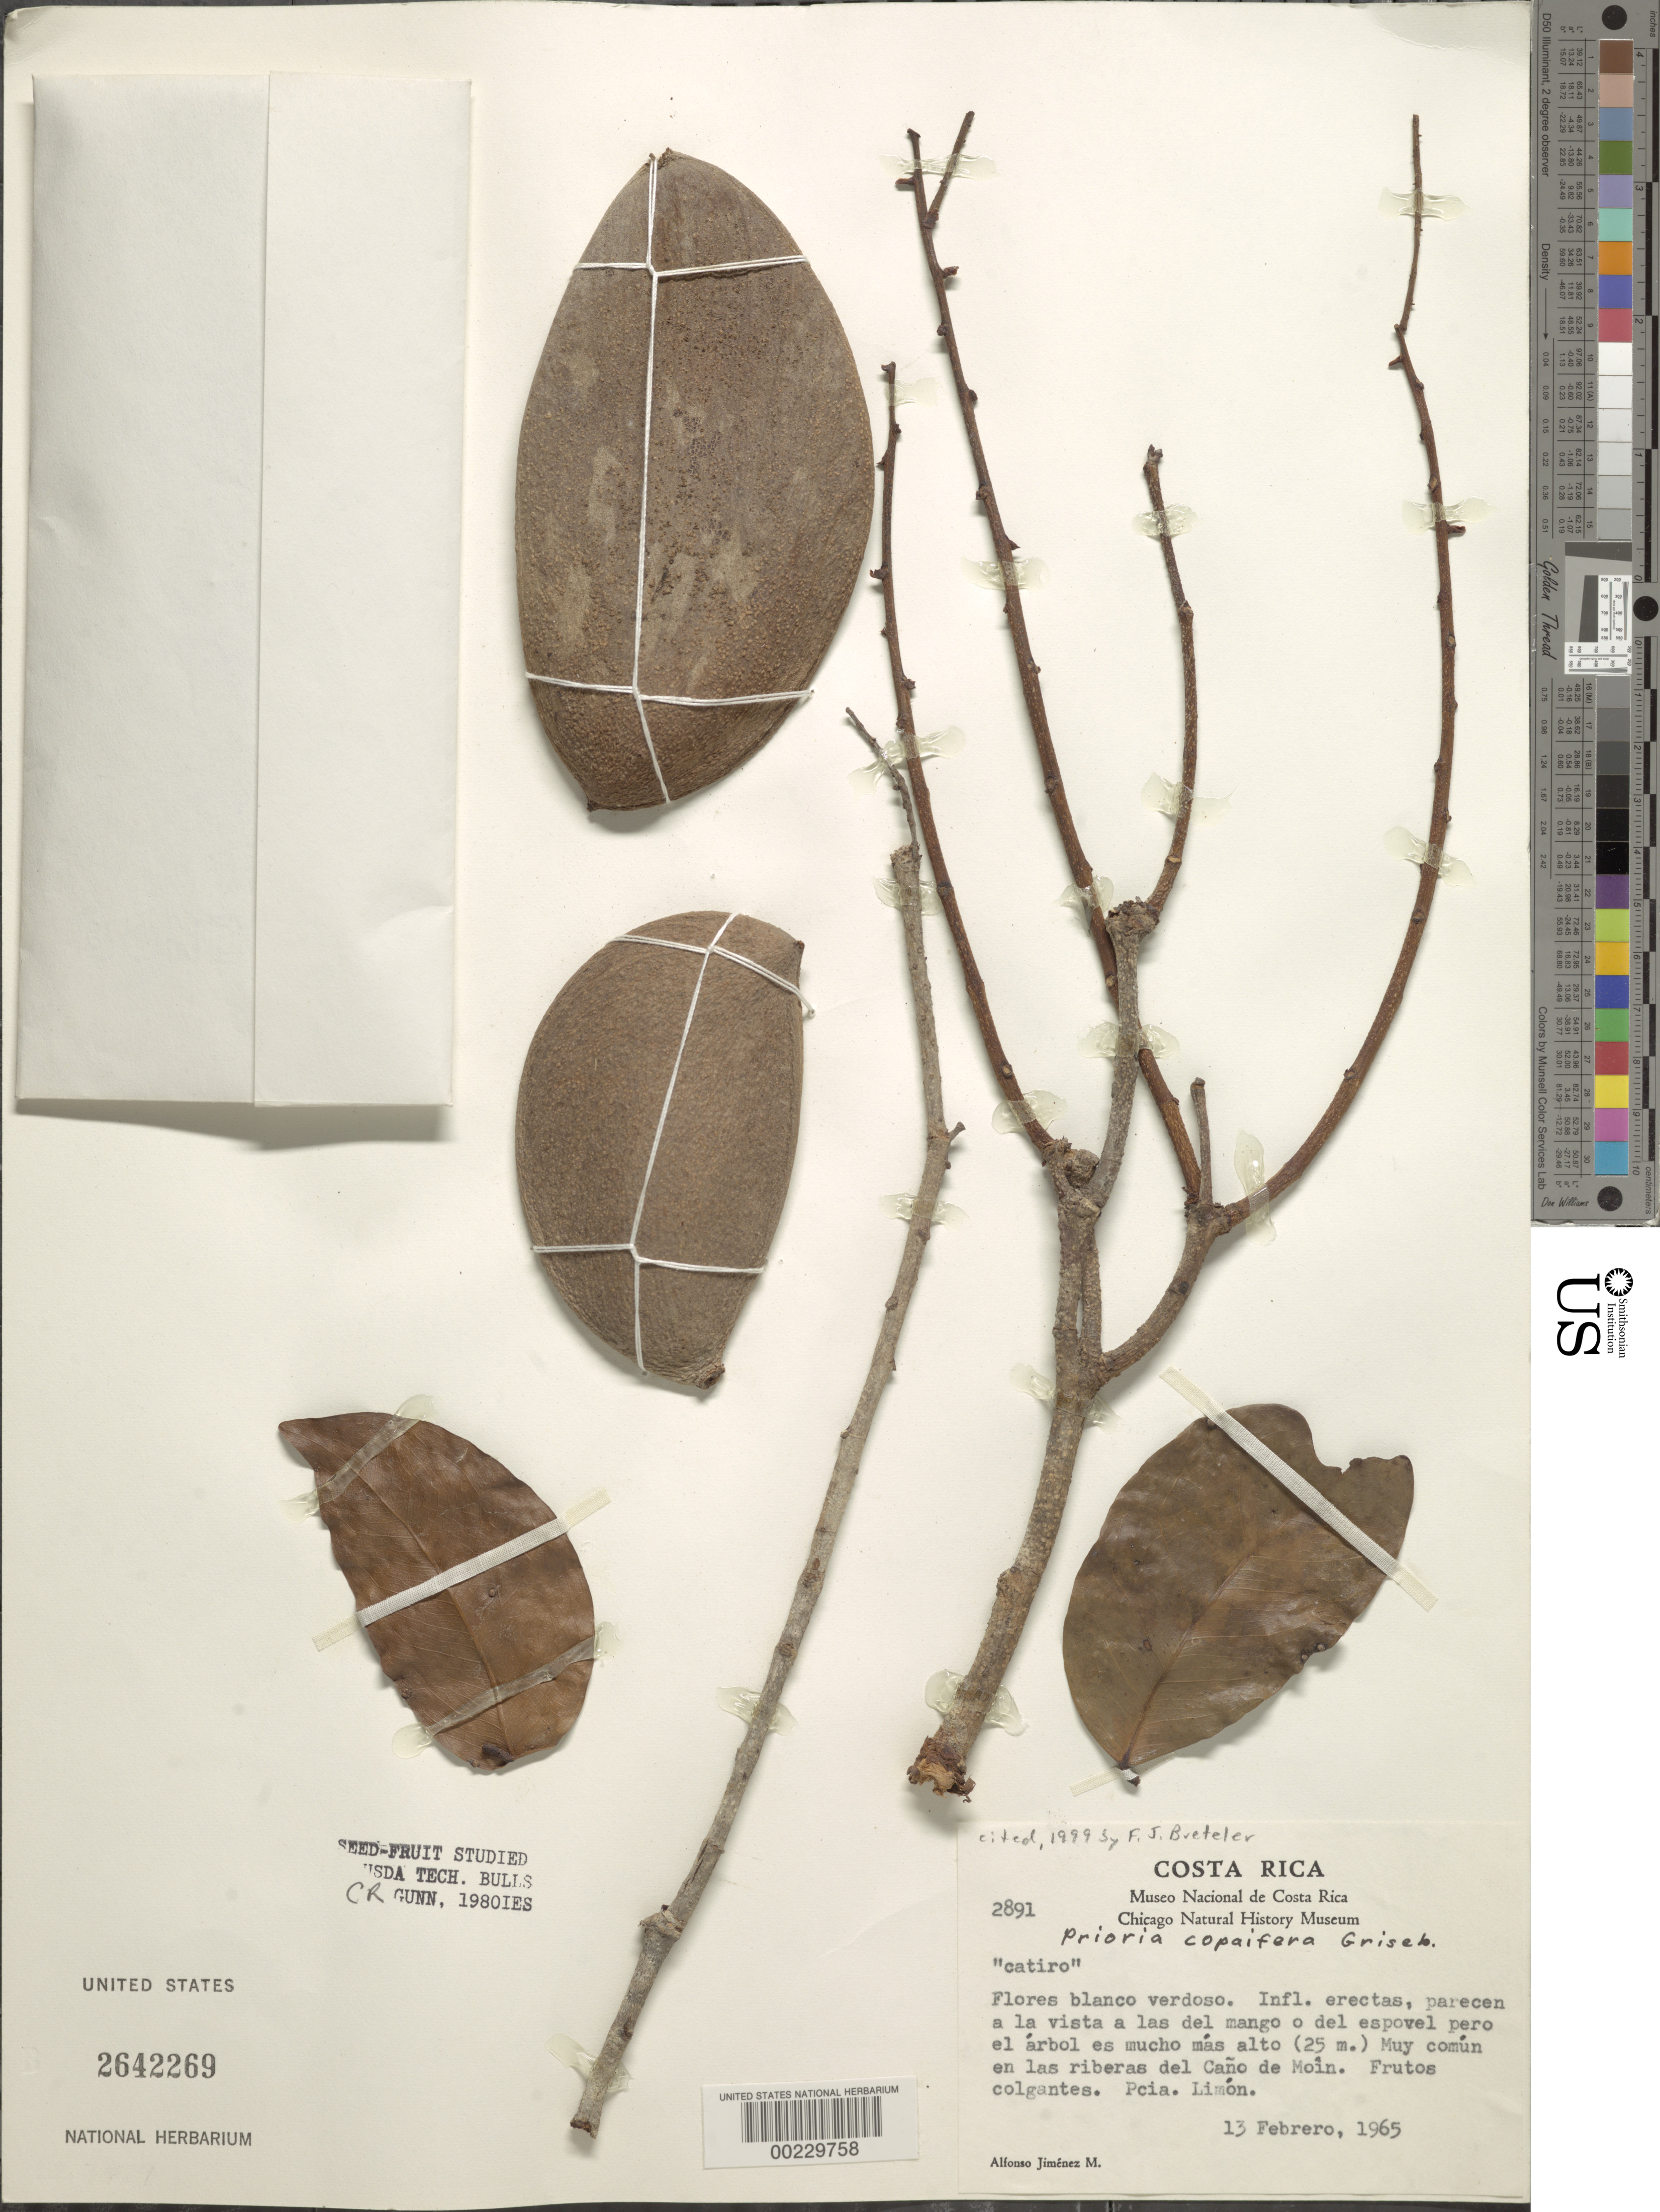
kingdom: Plantae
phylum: Tracheophyta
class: Magnoliopsida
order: Fabales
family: Fabaceae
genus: Prioria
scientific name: Prioria copaifera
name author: Griseb.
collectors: A. Jimenez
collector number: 2891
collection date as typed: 13 Feb 1965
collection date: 1965-02-13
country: Costa Rica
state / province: Limón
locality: Banks of cano de moin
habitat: Banks of canyon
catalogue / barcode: US 2642269